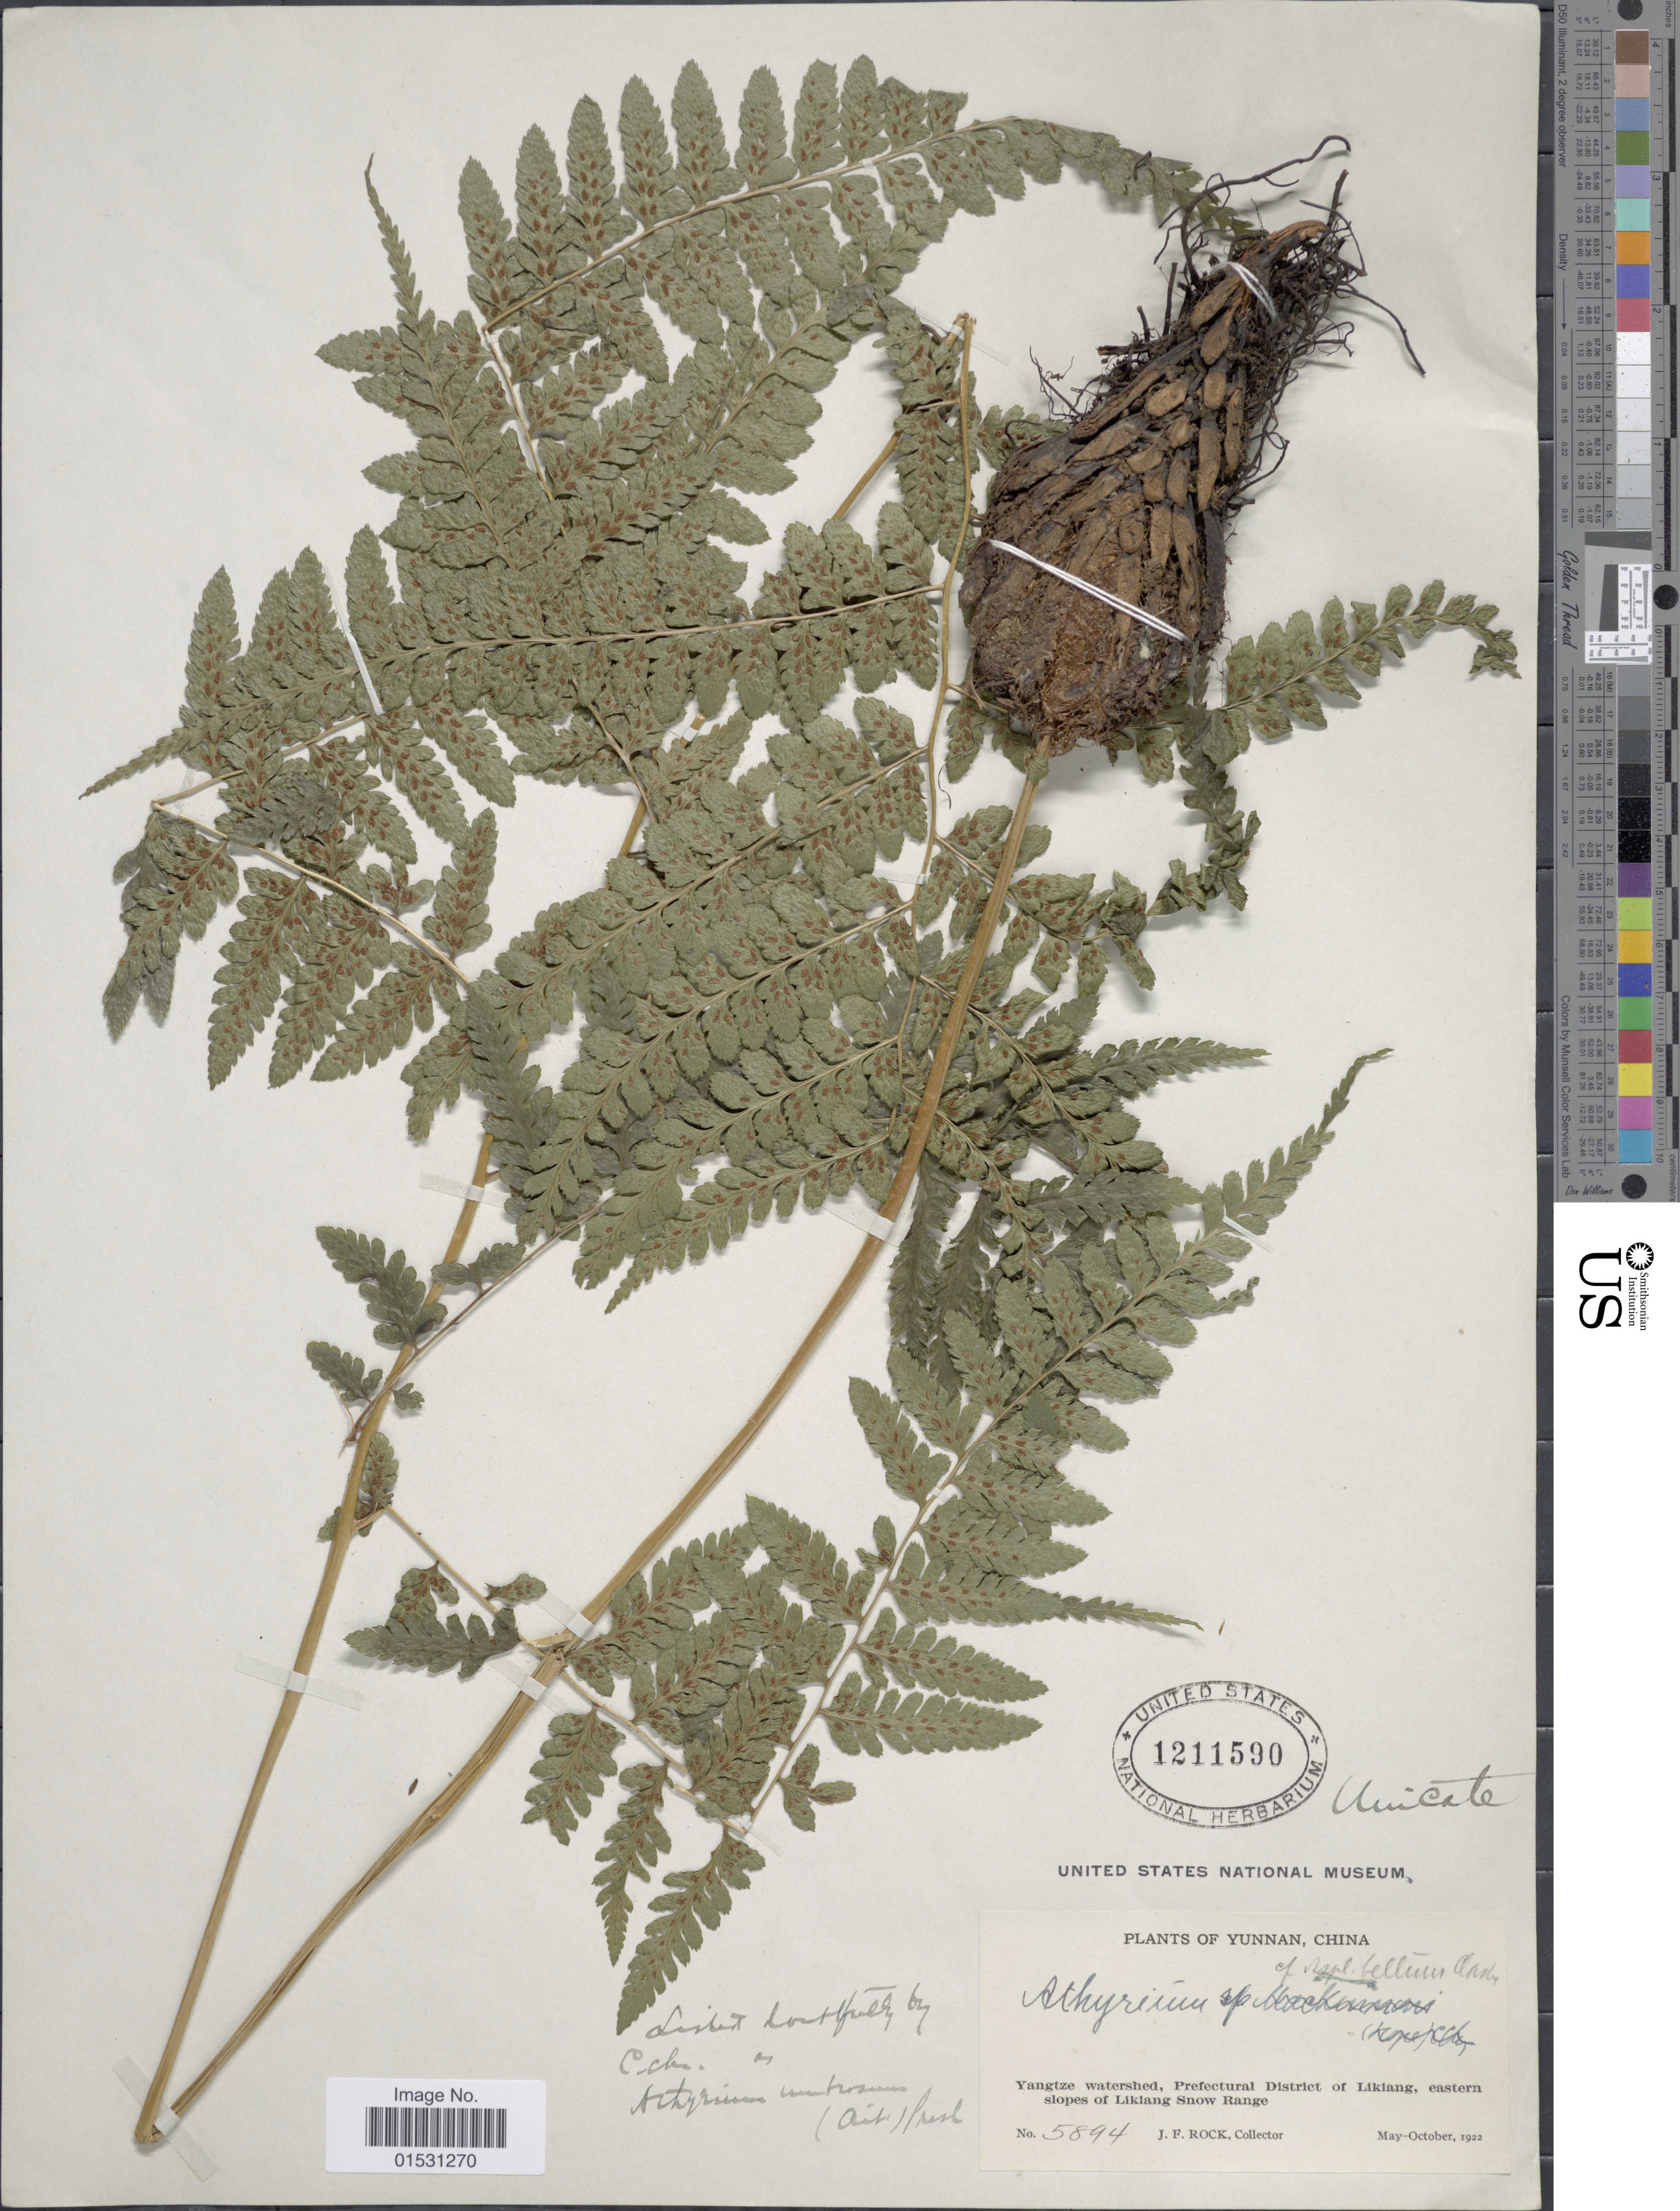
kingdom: Plantae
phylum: Tracheophyta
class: Polypodiopsida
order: Polypodiales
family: Athyriaceae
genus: Athyrium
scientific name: Athyrium umbrosum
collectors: J. Rock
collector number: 5894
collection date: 1922-05/1922-10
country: China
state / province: Yunnan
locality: Yangtze watershed, Prefectural District of Likiang, eastern slopes of Likiang Snow Range.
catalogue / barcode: US 1211590